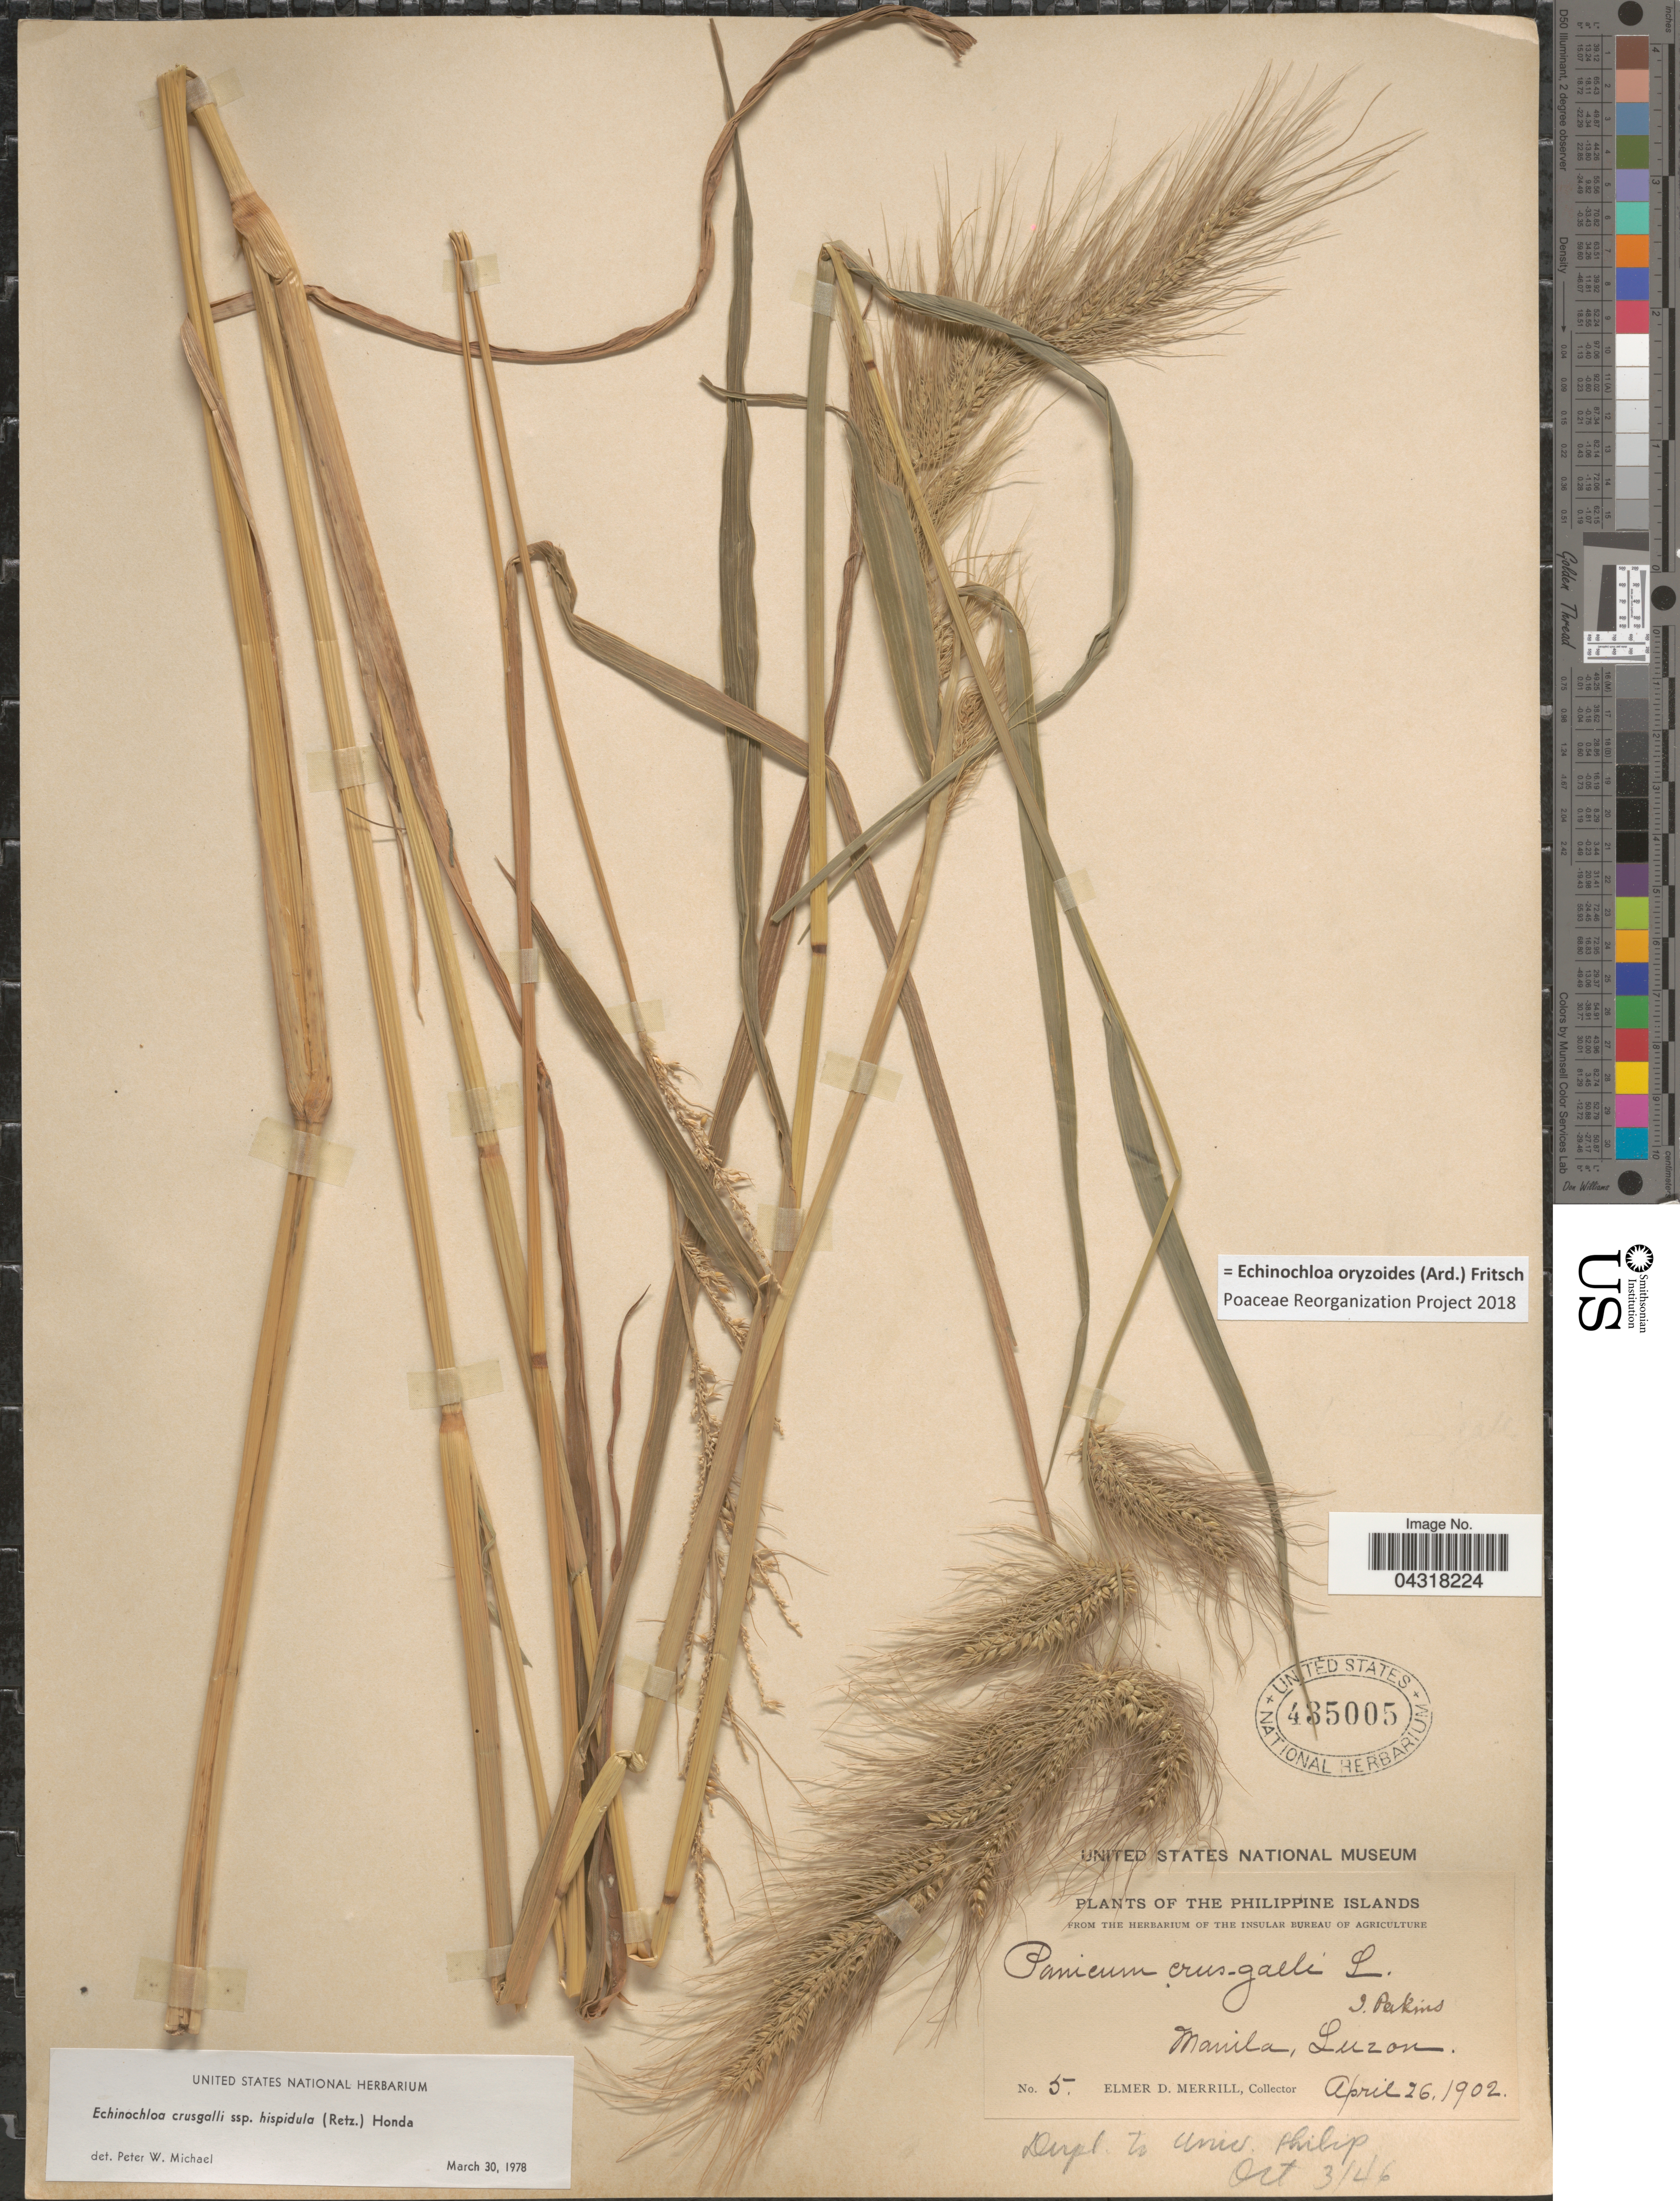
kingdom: Plantae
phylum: Tracheophyta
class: Liliopsida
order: Poales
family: Poaceae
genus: Echinochloa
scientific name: Echinochloa oryzoides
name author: (Ard.) Fritsch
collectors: E. D. Merrill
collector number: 5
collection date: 1902-04-26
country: Philippines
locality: The Philippine Islands. Manila, Luzon.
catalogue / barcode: US 435005